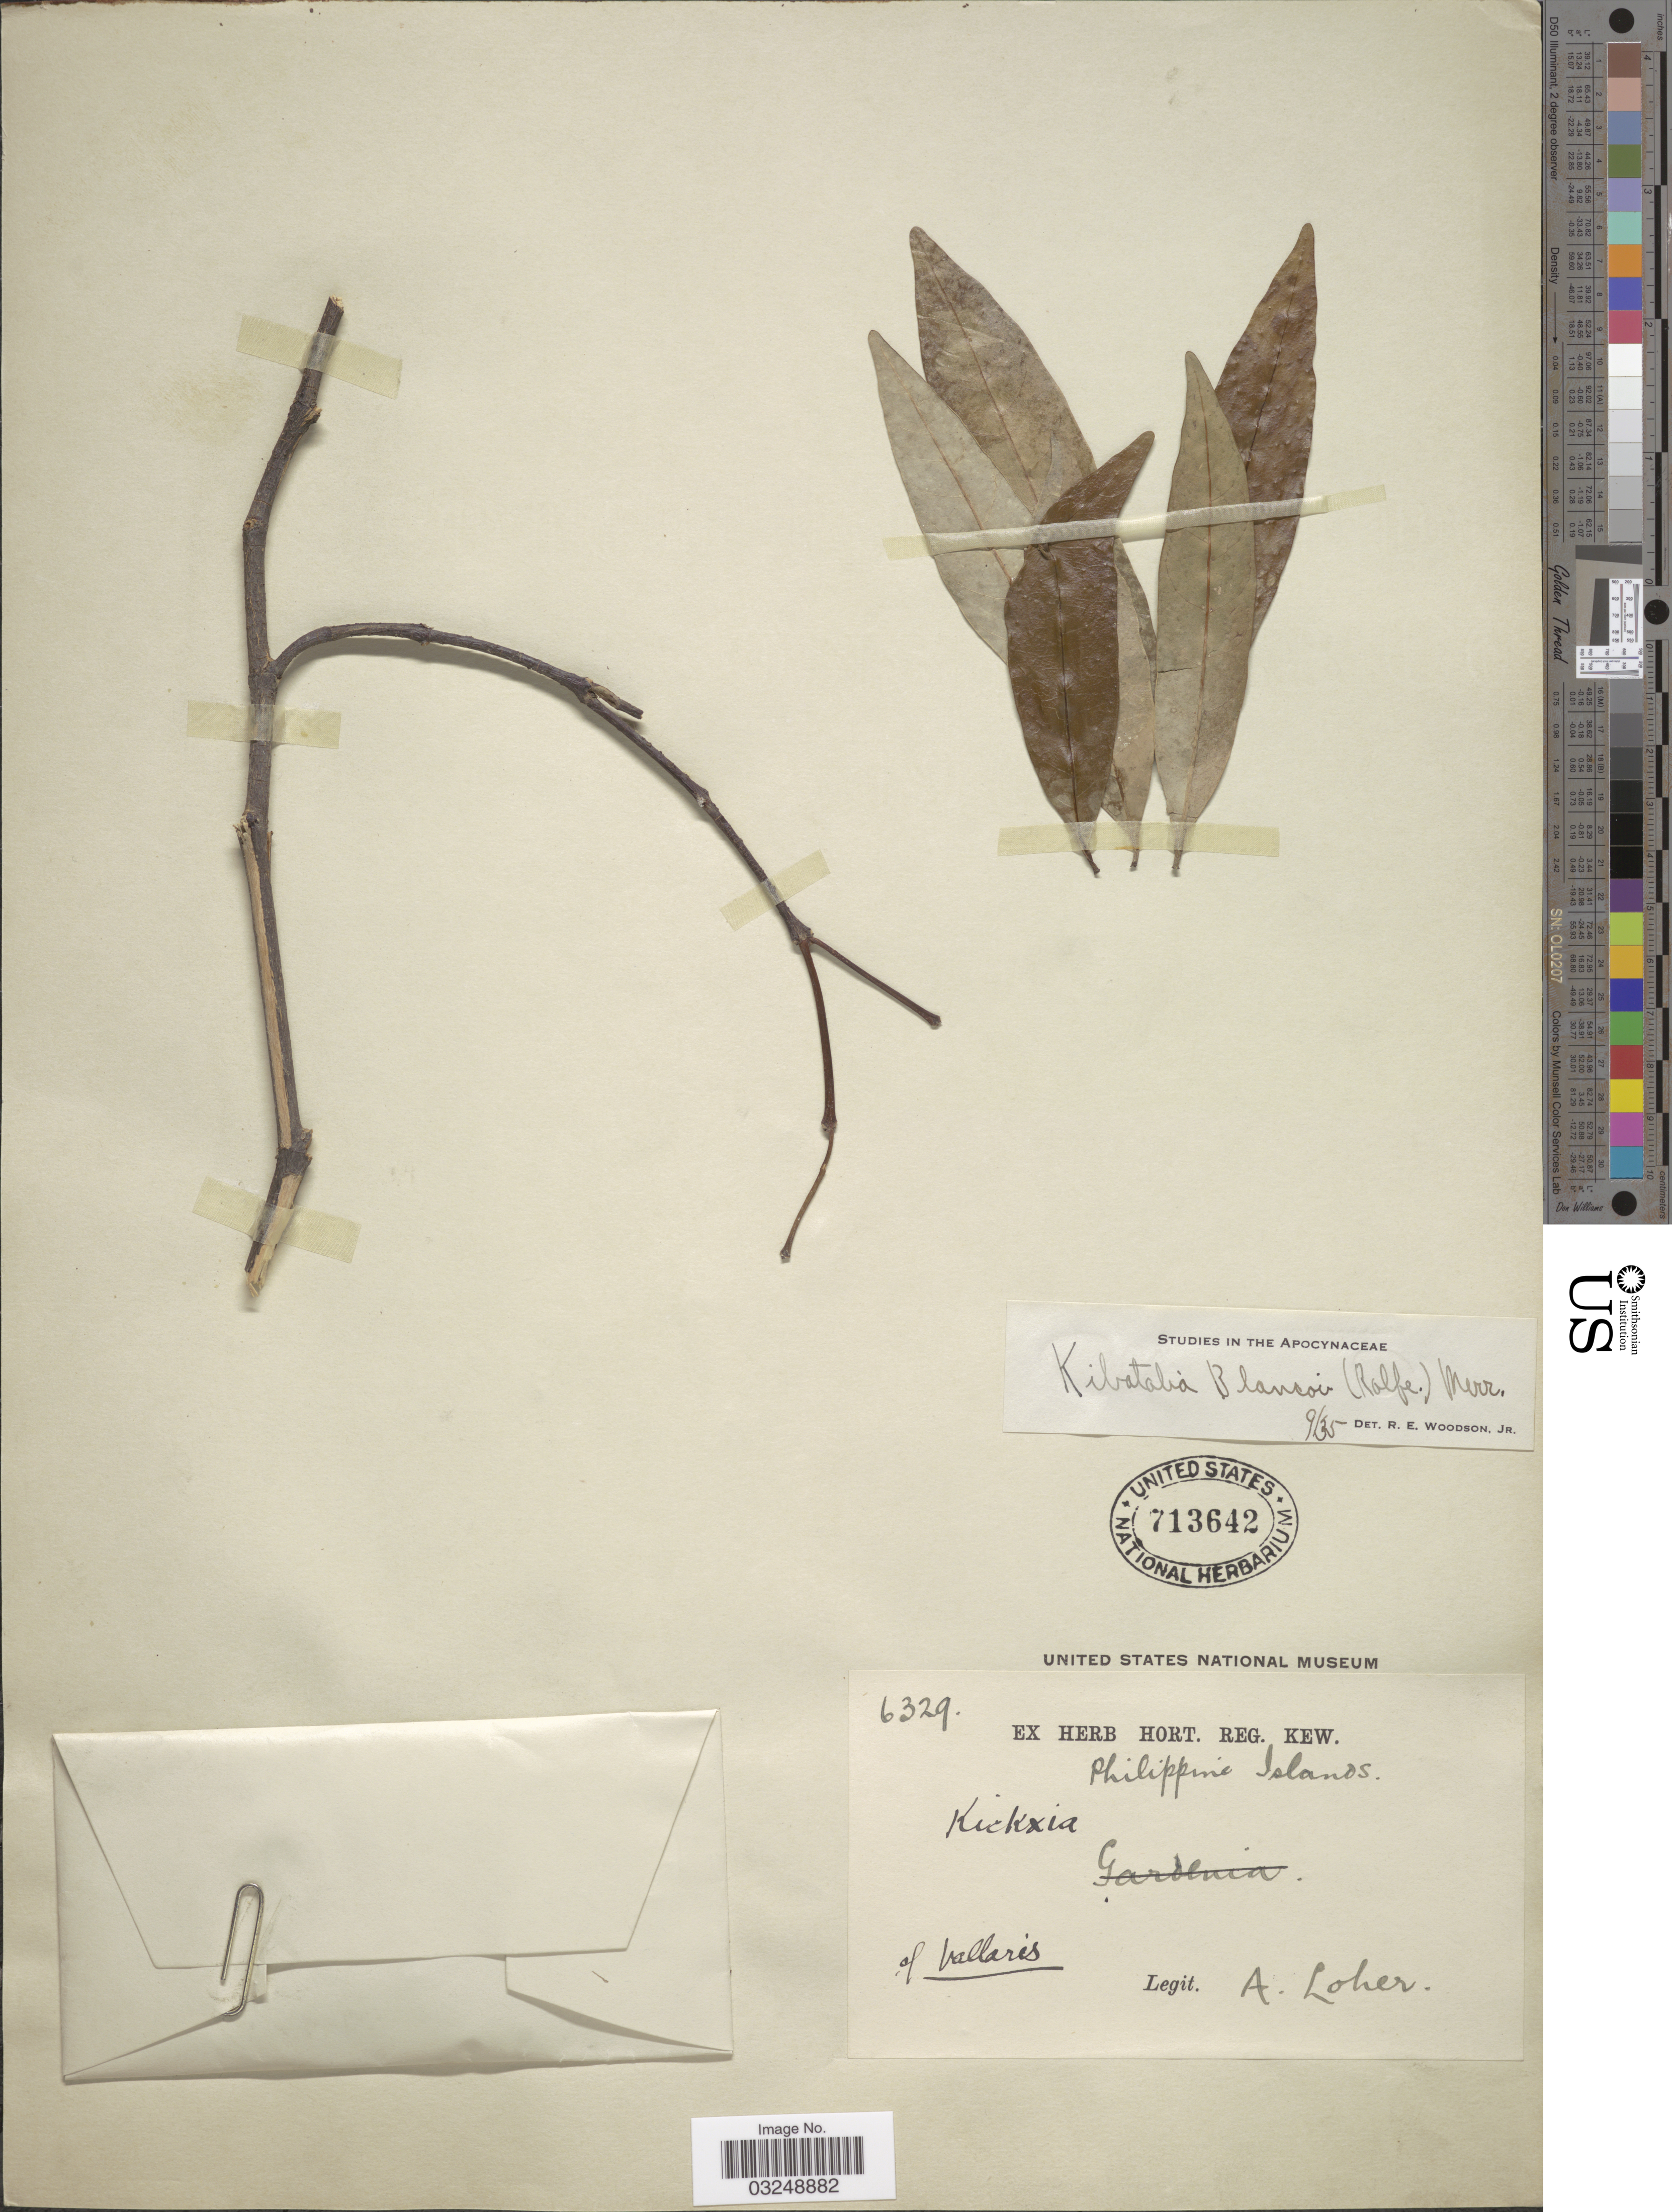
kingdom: Plantae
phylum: Tracheophyta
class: Magnoliopsida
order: Gentianales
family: Apocynaceae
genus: Kibatalia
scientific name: Kibatalia blancoi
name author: (Rolfe ex Stapf) Merr.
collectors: A. Loher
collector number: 6329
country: Philippines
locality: Philippine Islands of Vallasis.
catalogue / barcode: US 713642